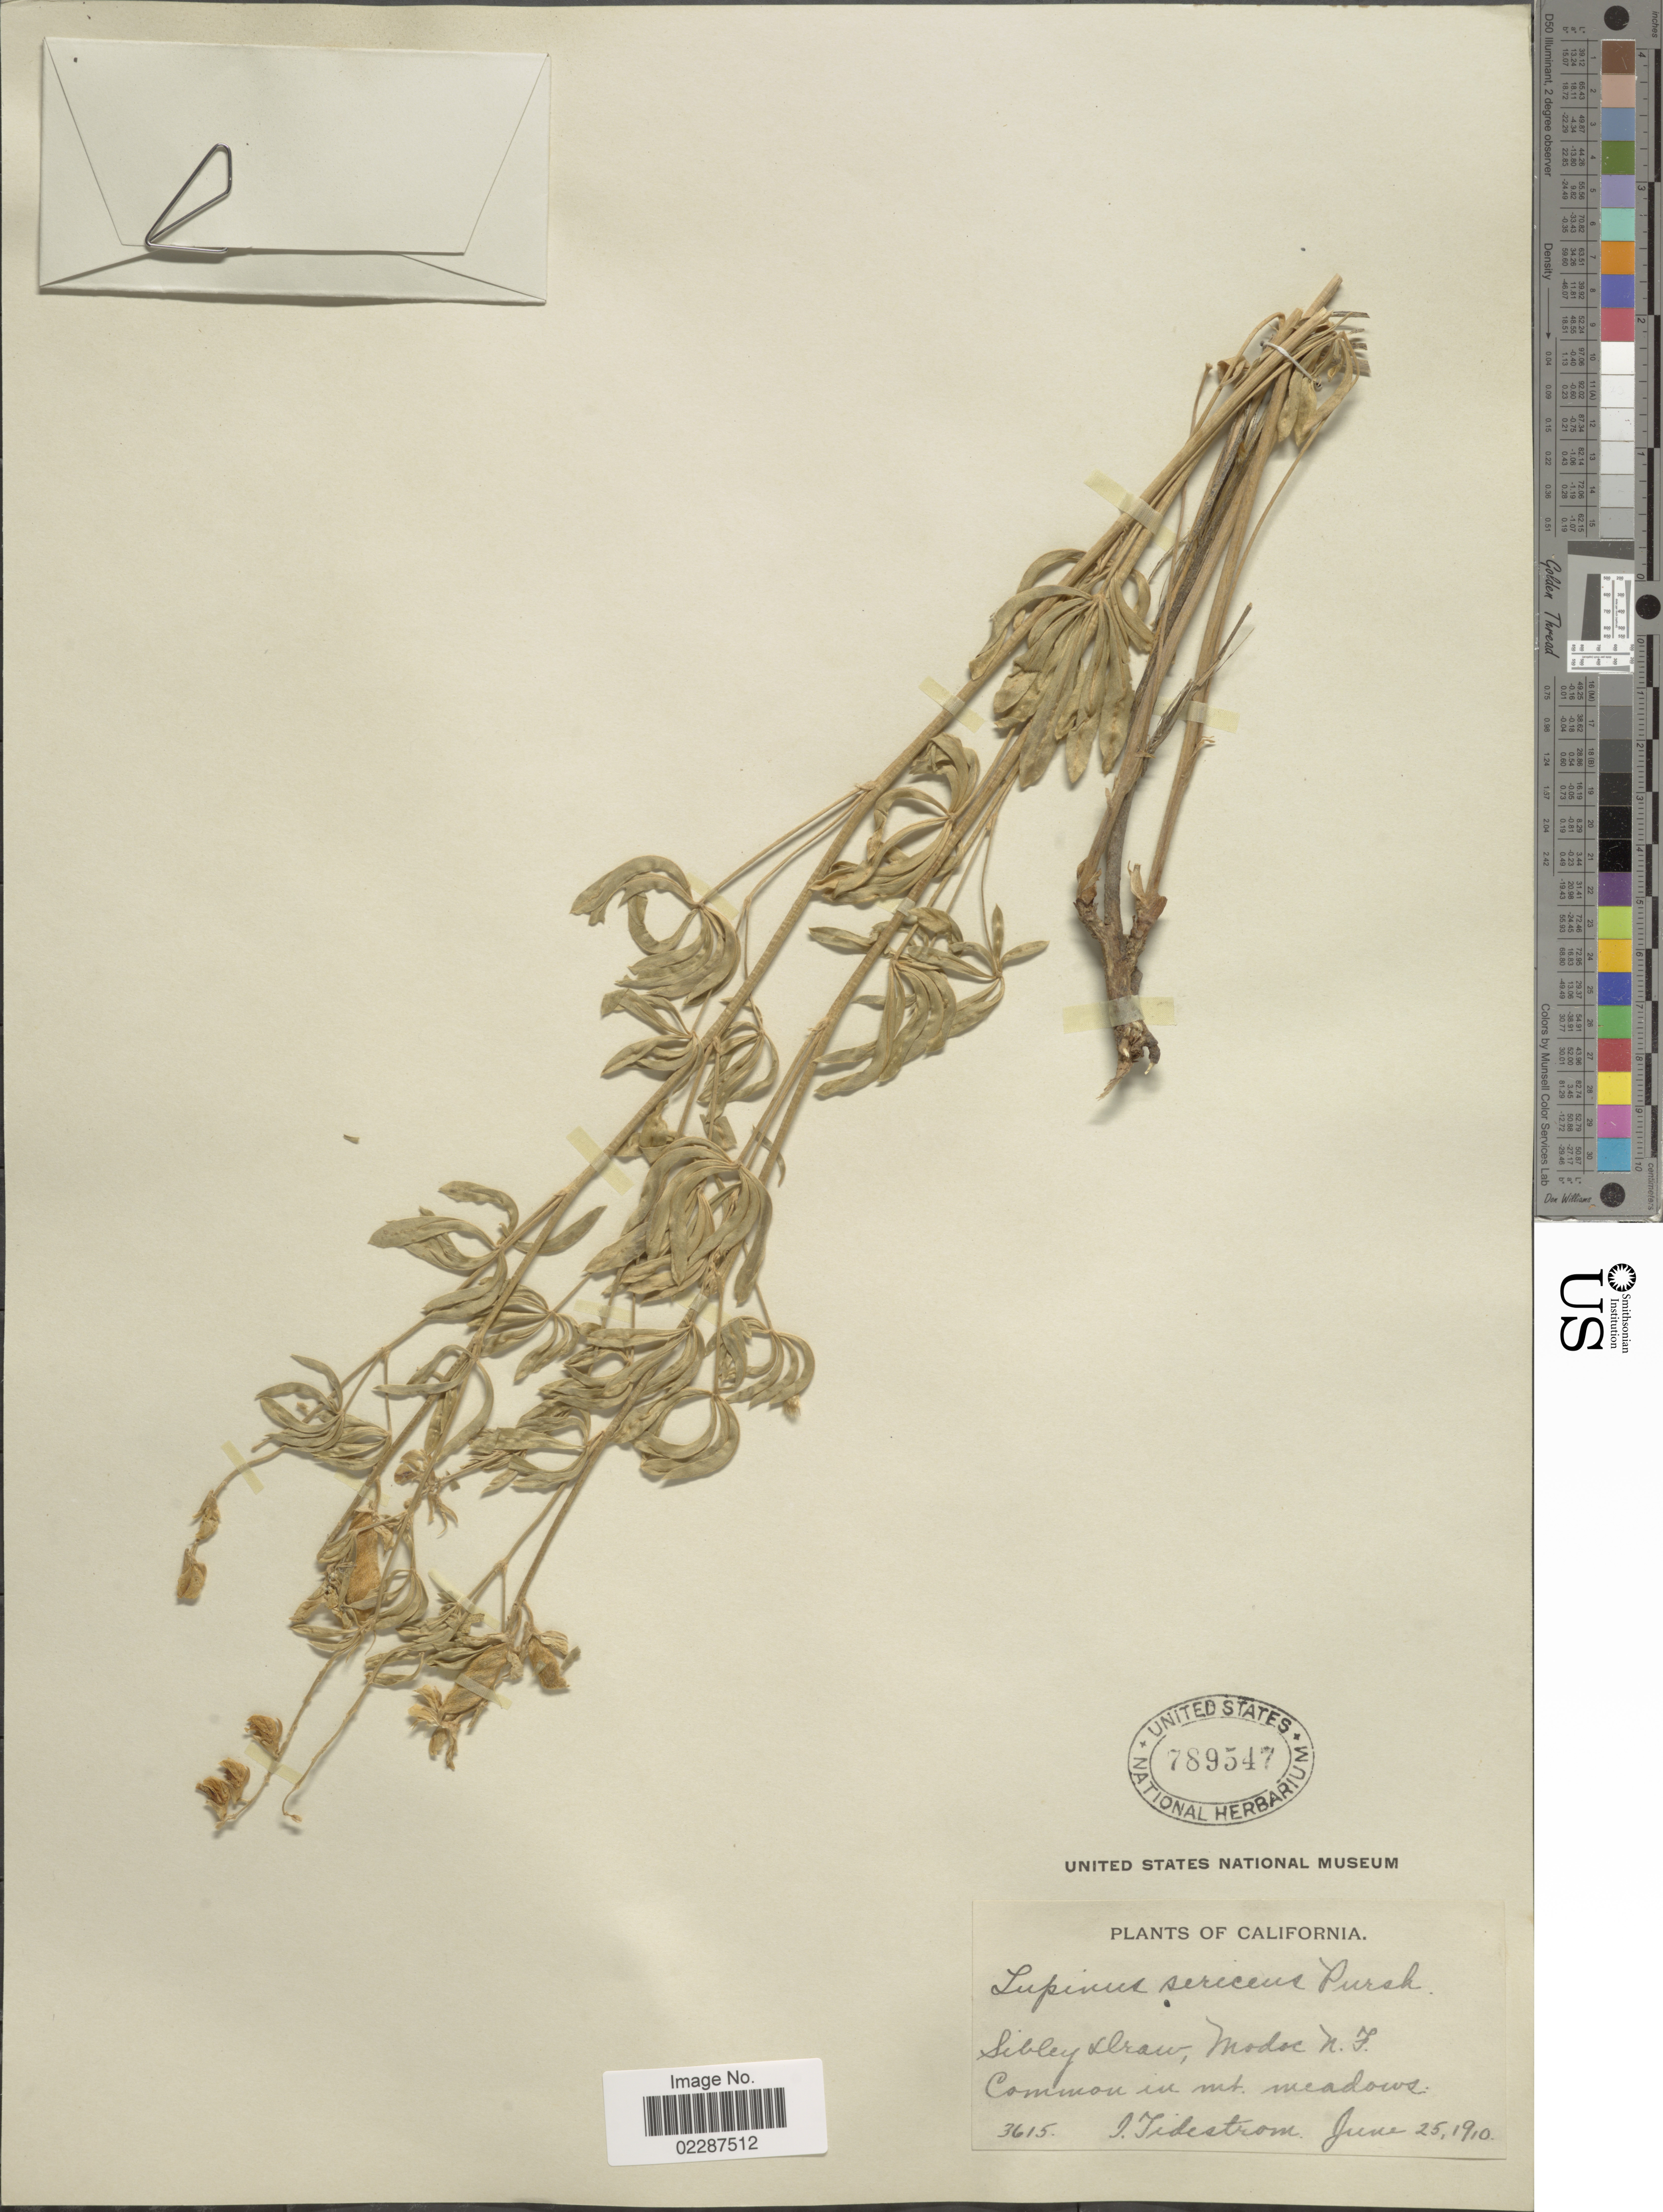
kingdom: Plantae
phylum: Tracheophyta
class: Magnoliopsida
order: Fabales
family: Fabaceae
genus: Lupinus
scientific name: Lupinus sericeus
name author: Pursh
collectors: I. F. Tidestrom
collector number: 3615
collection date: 1910-06-25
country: United States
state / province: California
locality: Sibley Draw, Modoc, N.F.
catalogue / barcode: US 789547